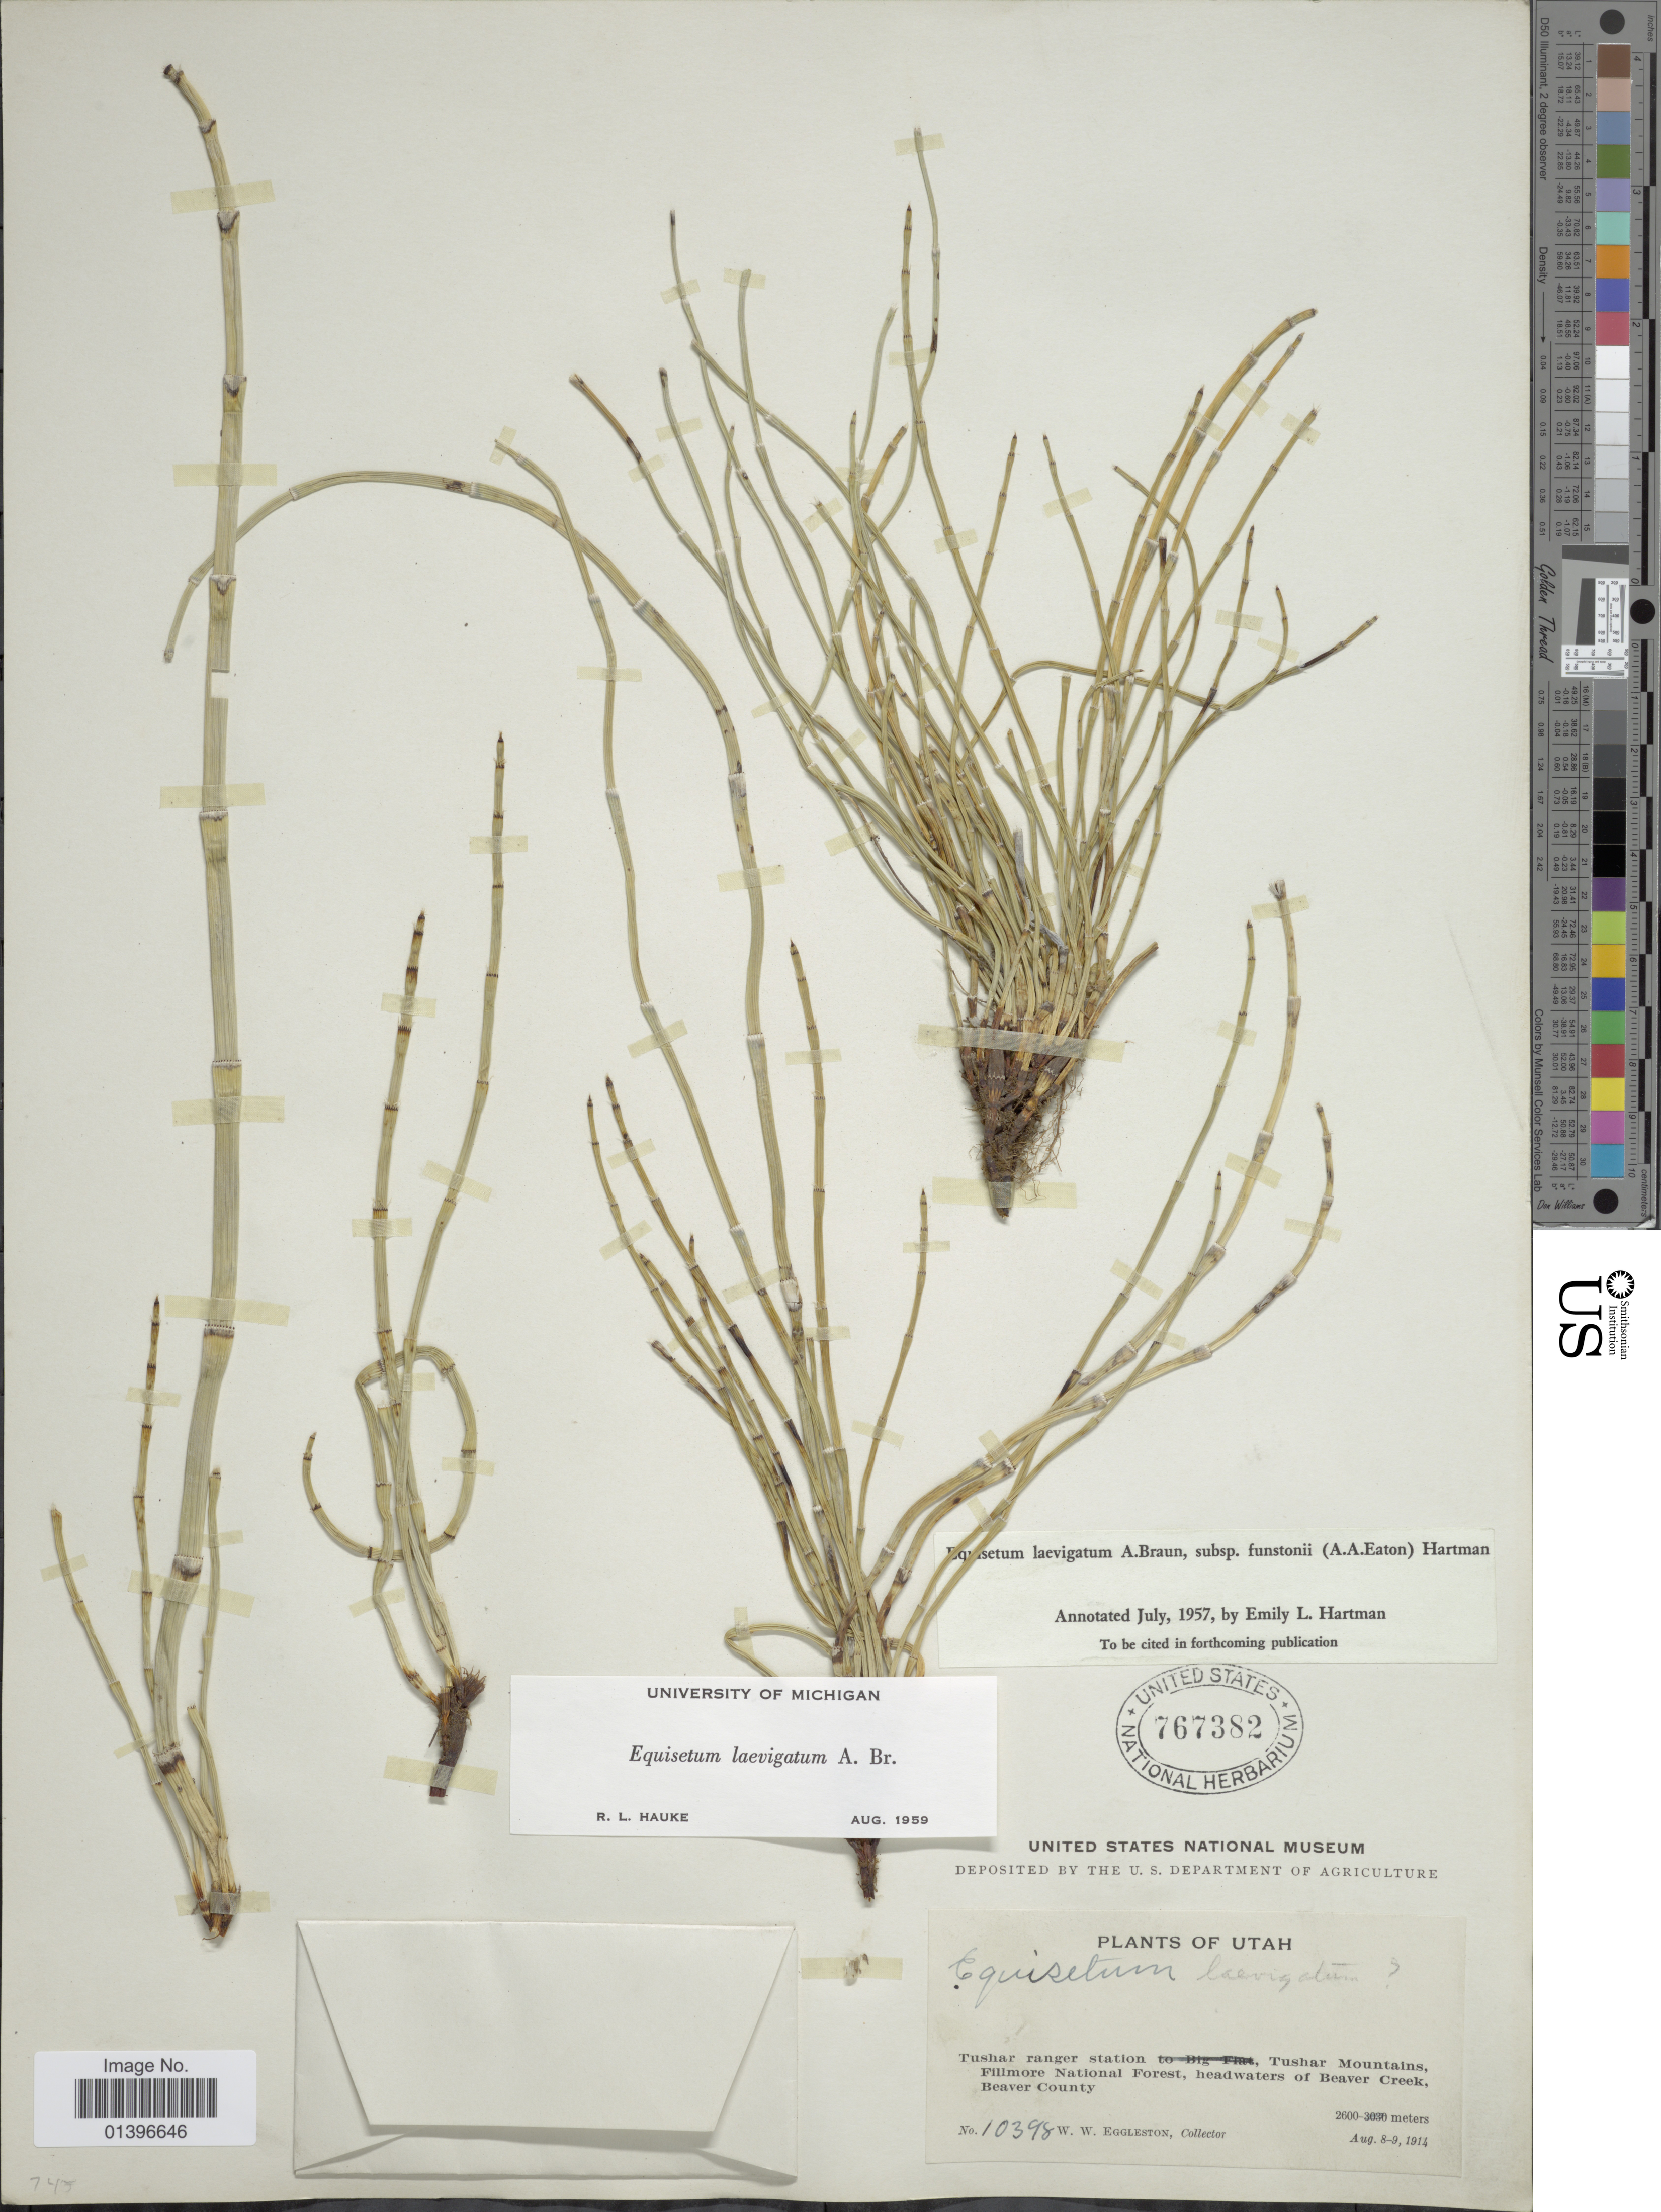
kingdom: Plantae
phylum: Tracheophyta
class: Polypodiopsida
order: Equisetales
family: Equisetaceae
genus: Equisetum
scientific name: Equisetum laevigatum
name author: A. Braun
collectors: W. W. Eggleston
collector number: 10398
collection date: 1914-08-08/1914-08-09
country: United States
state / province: Utah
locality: Tushar ranger station Tushar Mountains, Fillmore National Forest, headwaters of Beaver Creek, Beaver County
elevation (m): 2600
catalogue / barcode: US 767382